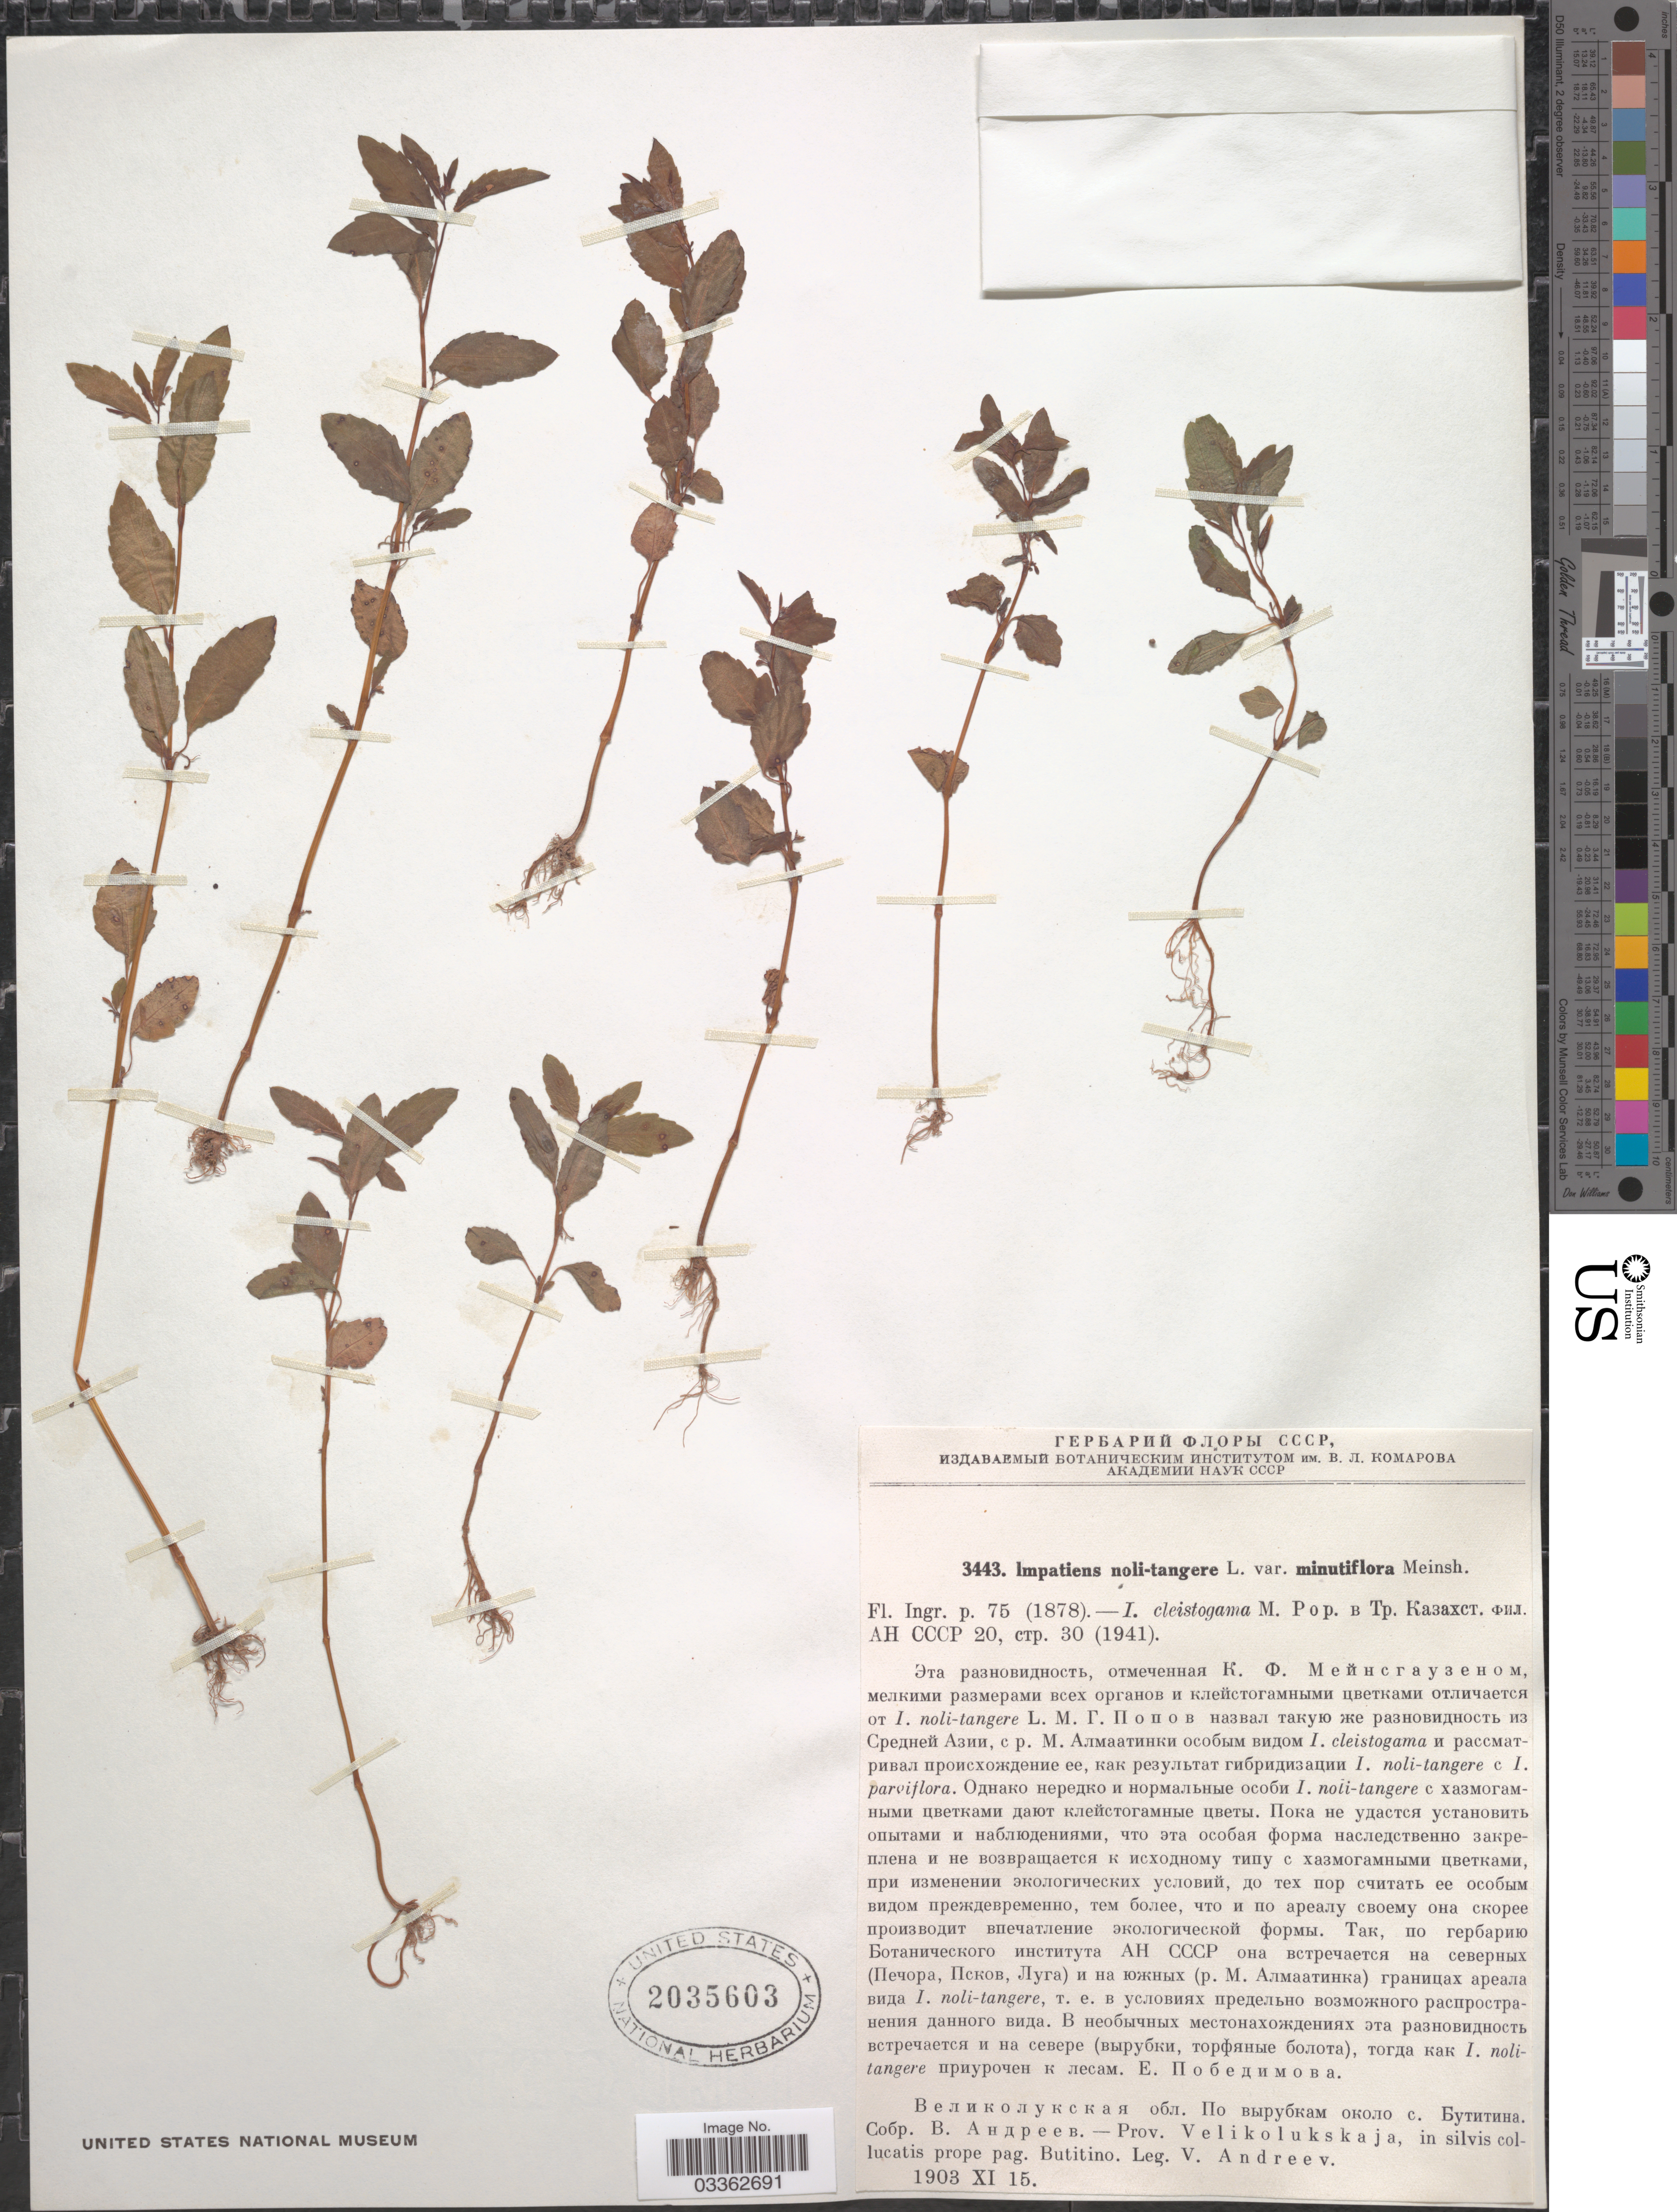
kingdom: Plantae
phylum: Tracheophyta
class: Magnoliopsida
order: Ericales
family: Balsaminaceae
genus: Impatiens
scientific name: Impatiens noli-tangere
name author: L.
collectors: V. Andreev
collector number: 3443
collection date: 1903-11-15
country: Russian Federation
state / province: Pskov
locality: Prov. Velikolukskaja, in silvis collucatis prope pag. Butitino.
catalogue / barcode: US 2035603